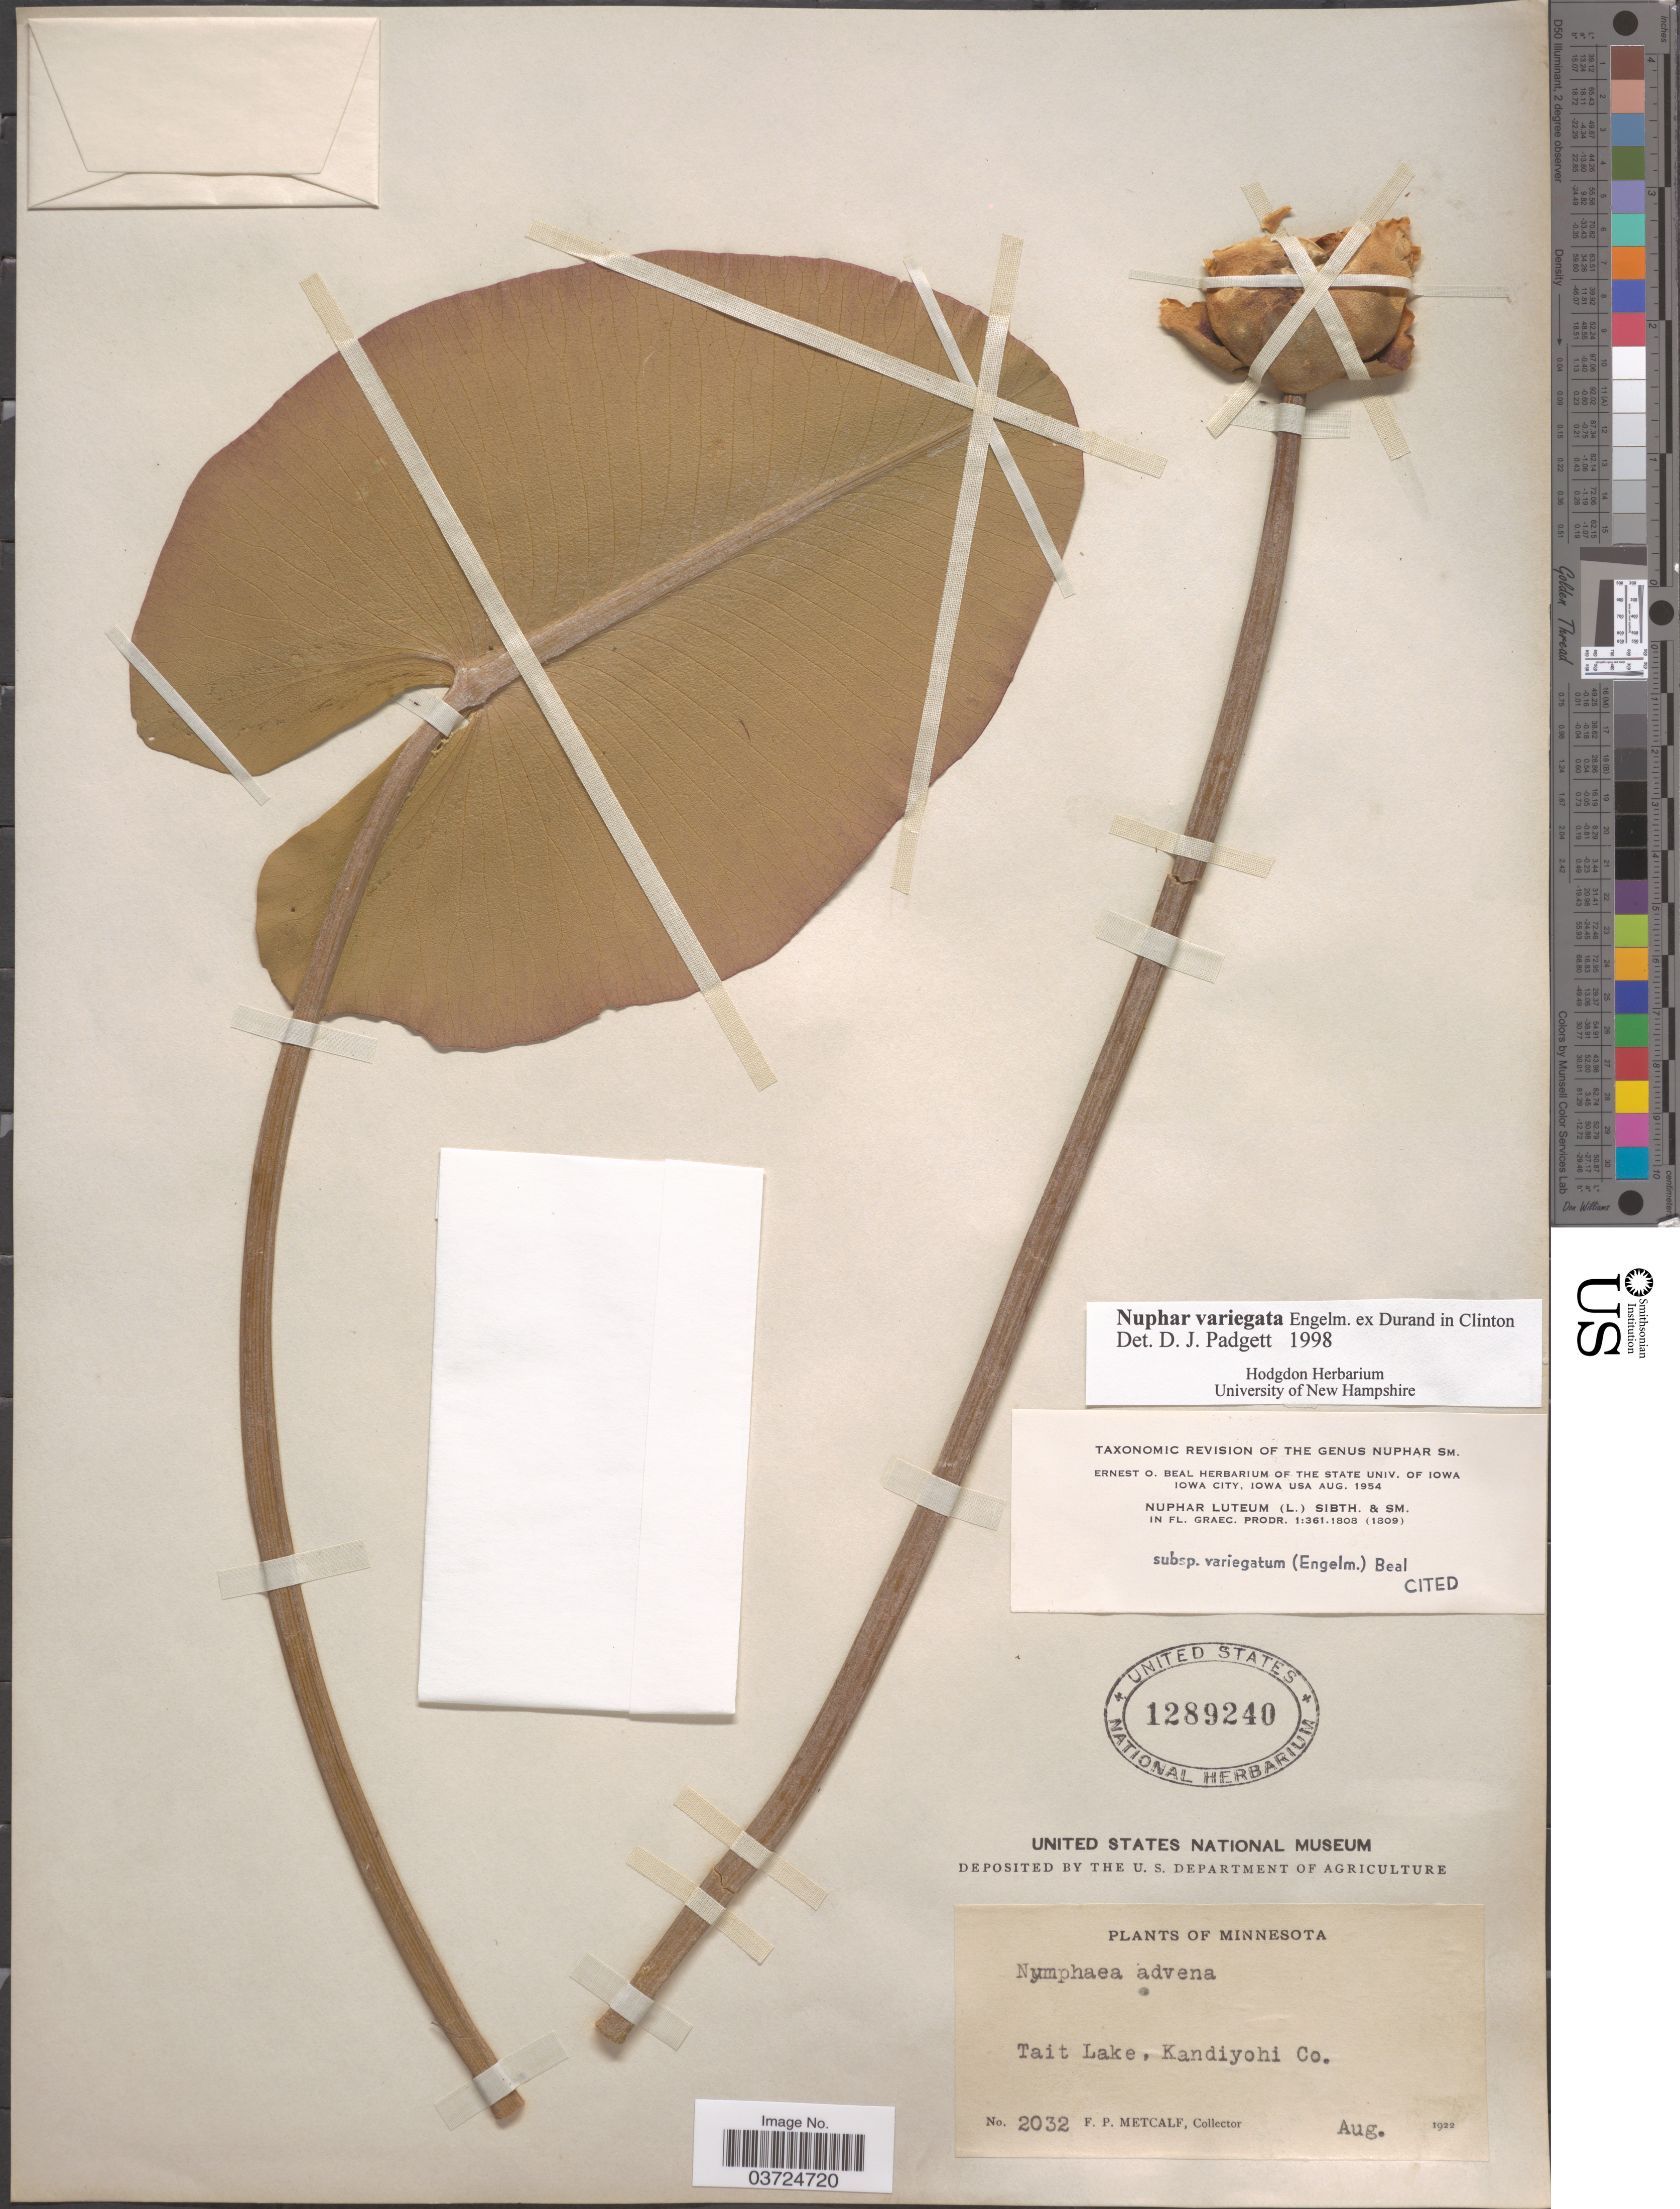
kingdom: Plantae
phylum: Tracheophyta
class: Magnoliopsida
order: Nymphaeales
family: Nymphaeaceae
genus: Nuphar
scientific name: Nuphar variegata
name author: Engelm. ex Durand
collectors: F. Metcalf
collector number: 2032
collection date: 1922-08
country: United States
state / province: Minnesota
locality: Tait Lake, Kandiyohi Co.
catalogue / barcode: US 1289240